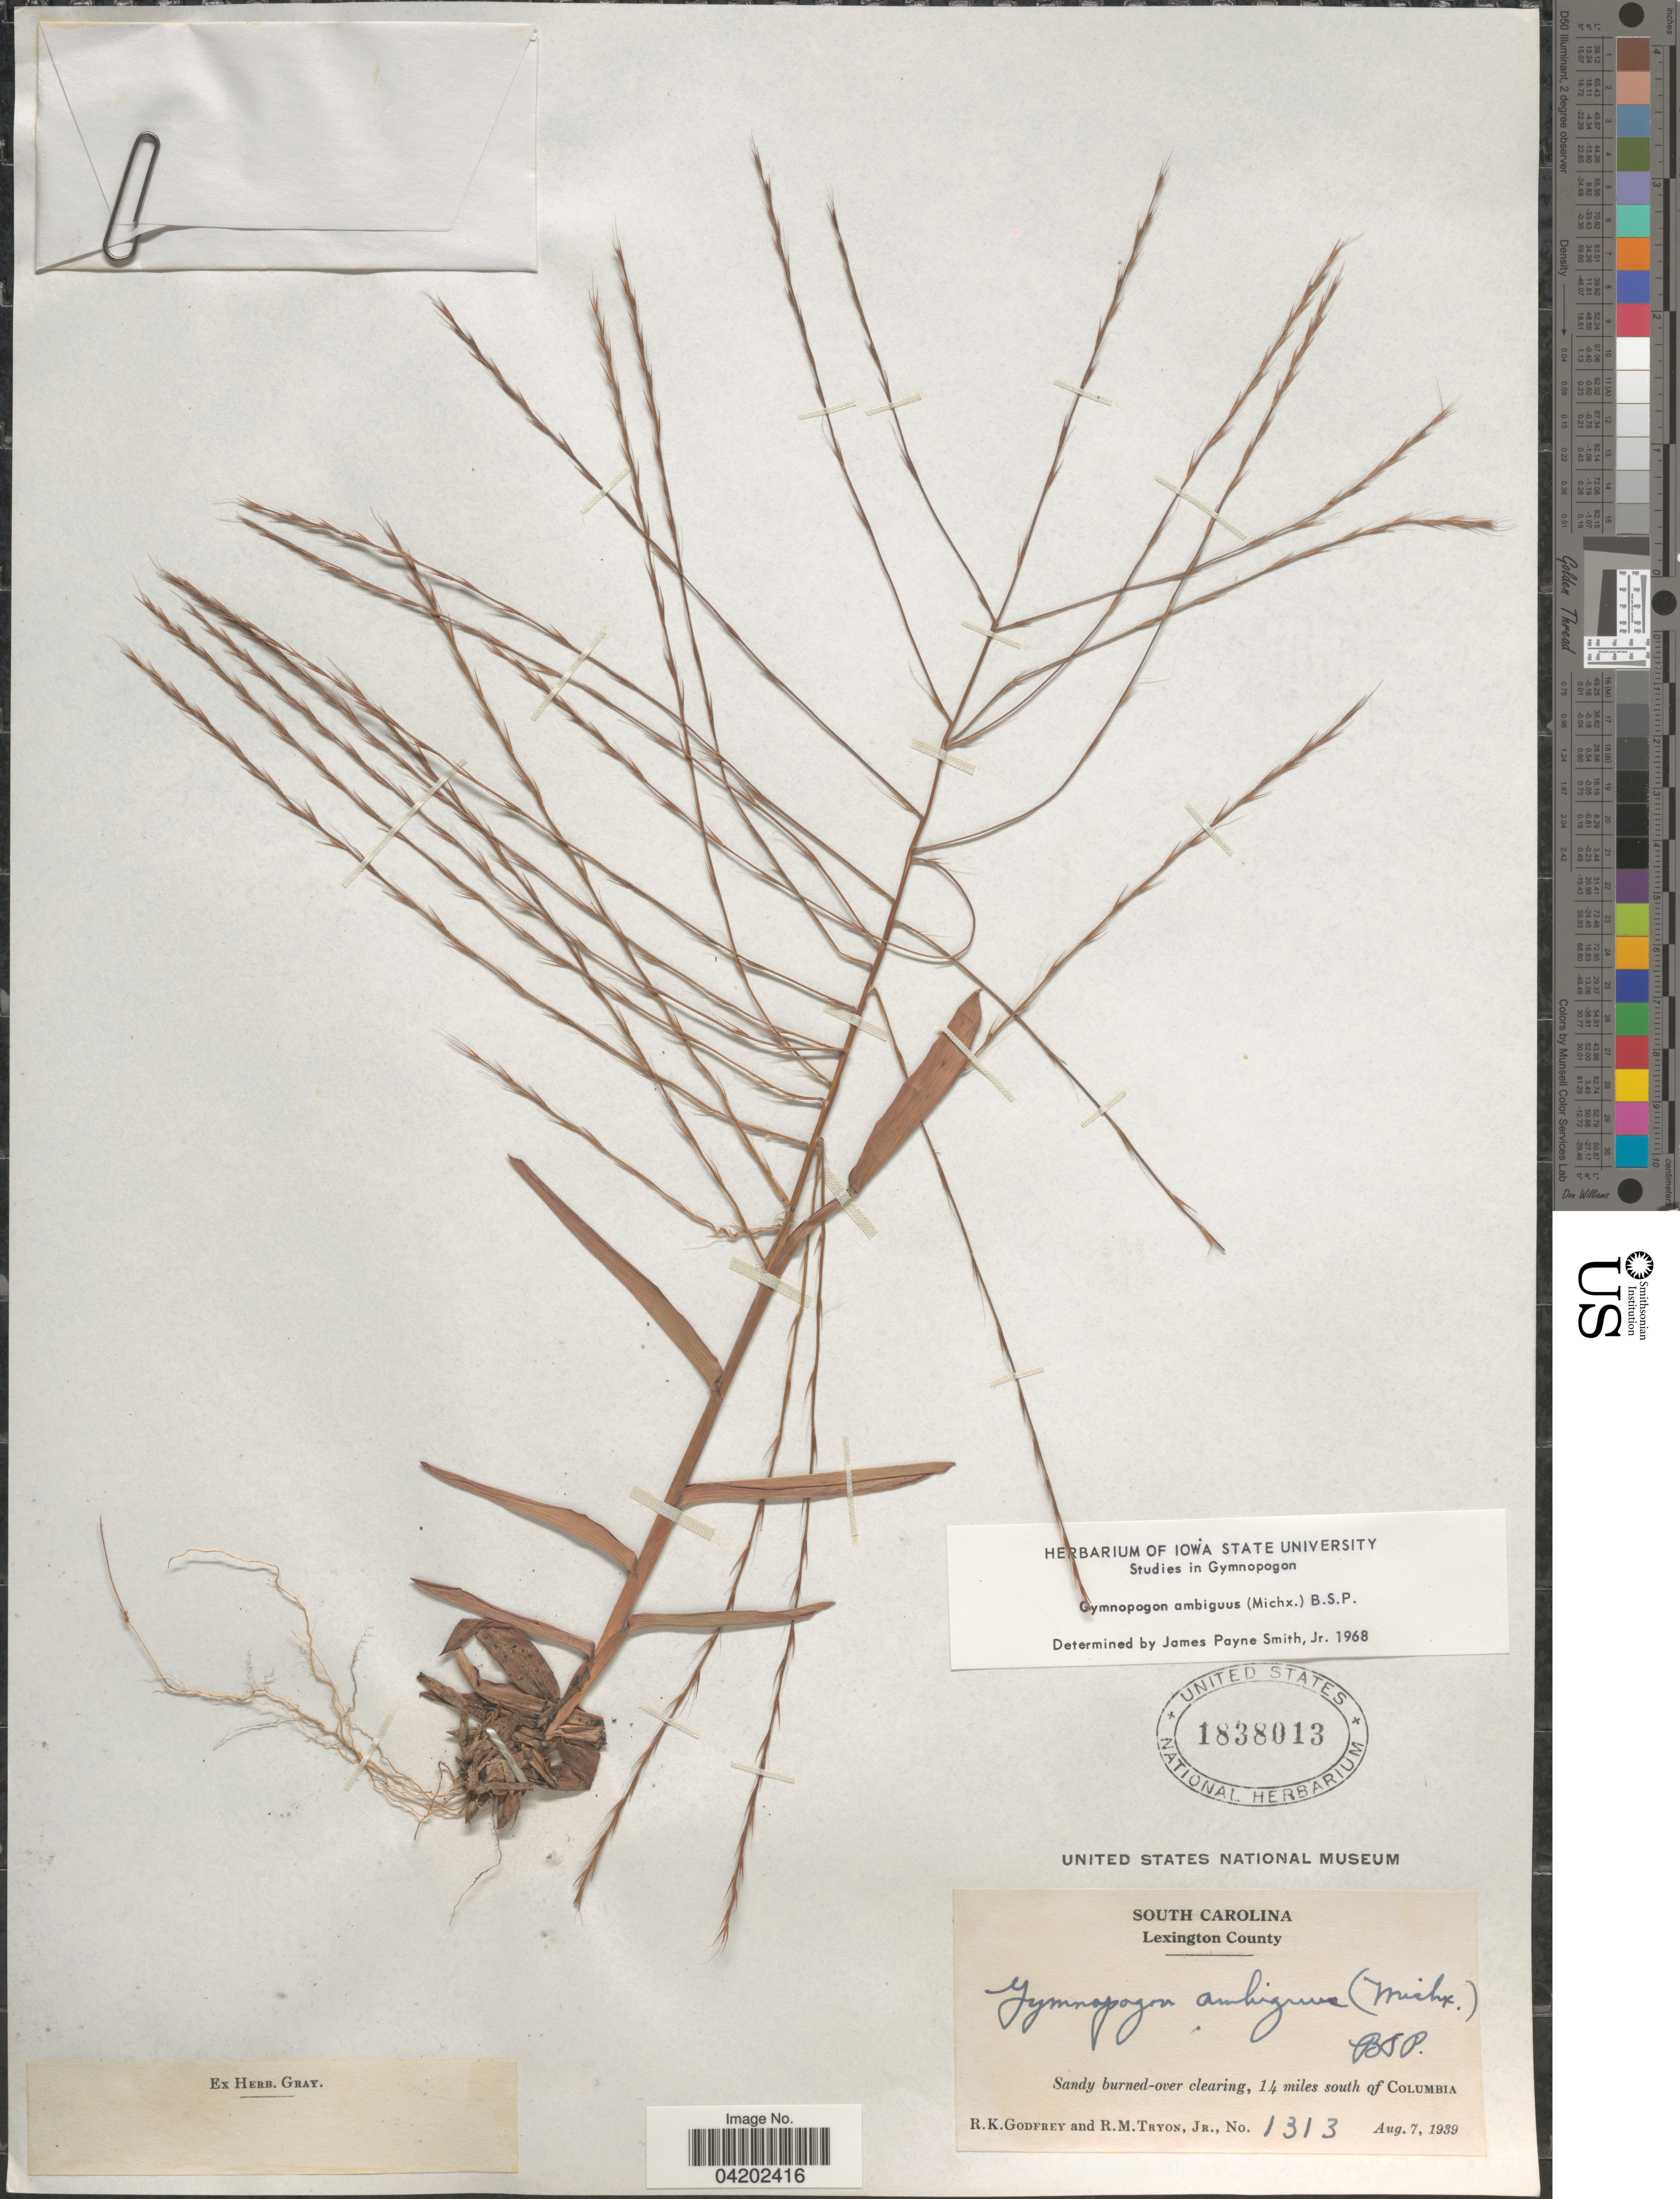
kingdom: Plantae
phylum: Tracheophyta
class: Liliopsida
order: Poales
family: Poaceae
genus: Gymnopogon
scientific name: Gymnopogon ambiguus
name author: (Michx.) Britton, Stearns & Poggenb.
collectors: R. K. Godfrey & R. Tryon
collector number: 1313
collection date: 1939-08-07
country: United States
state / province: South Carolina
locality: Lexington County. Sandy burned-over clearing, 14 miles south of Columbia.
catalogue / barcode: US 1838013